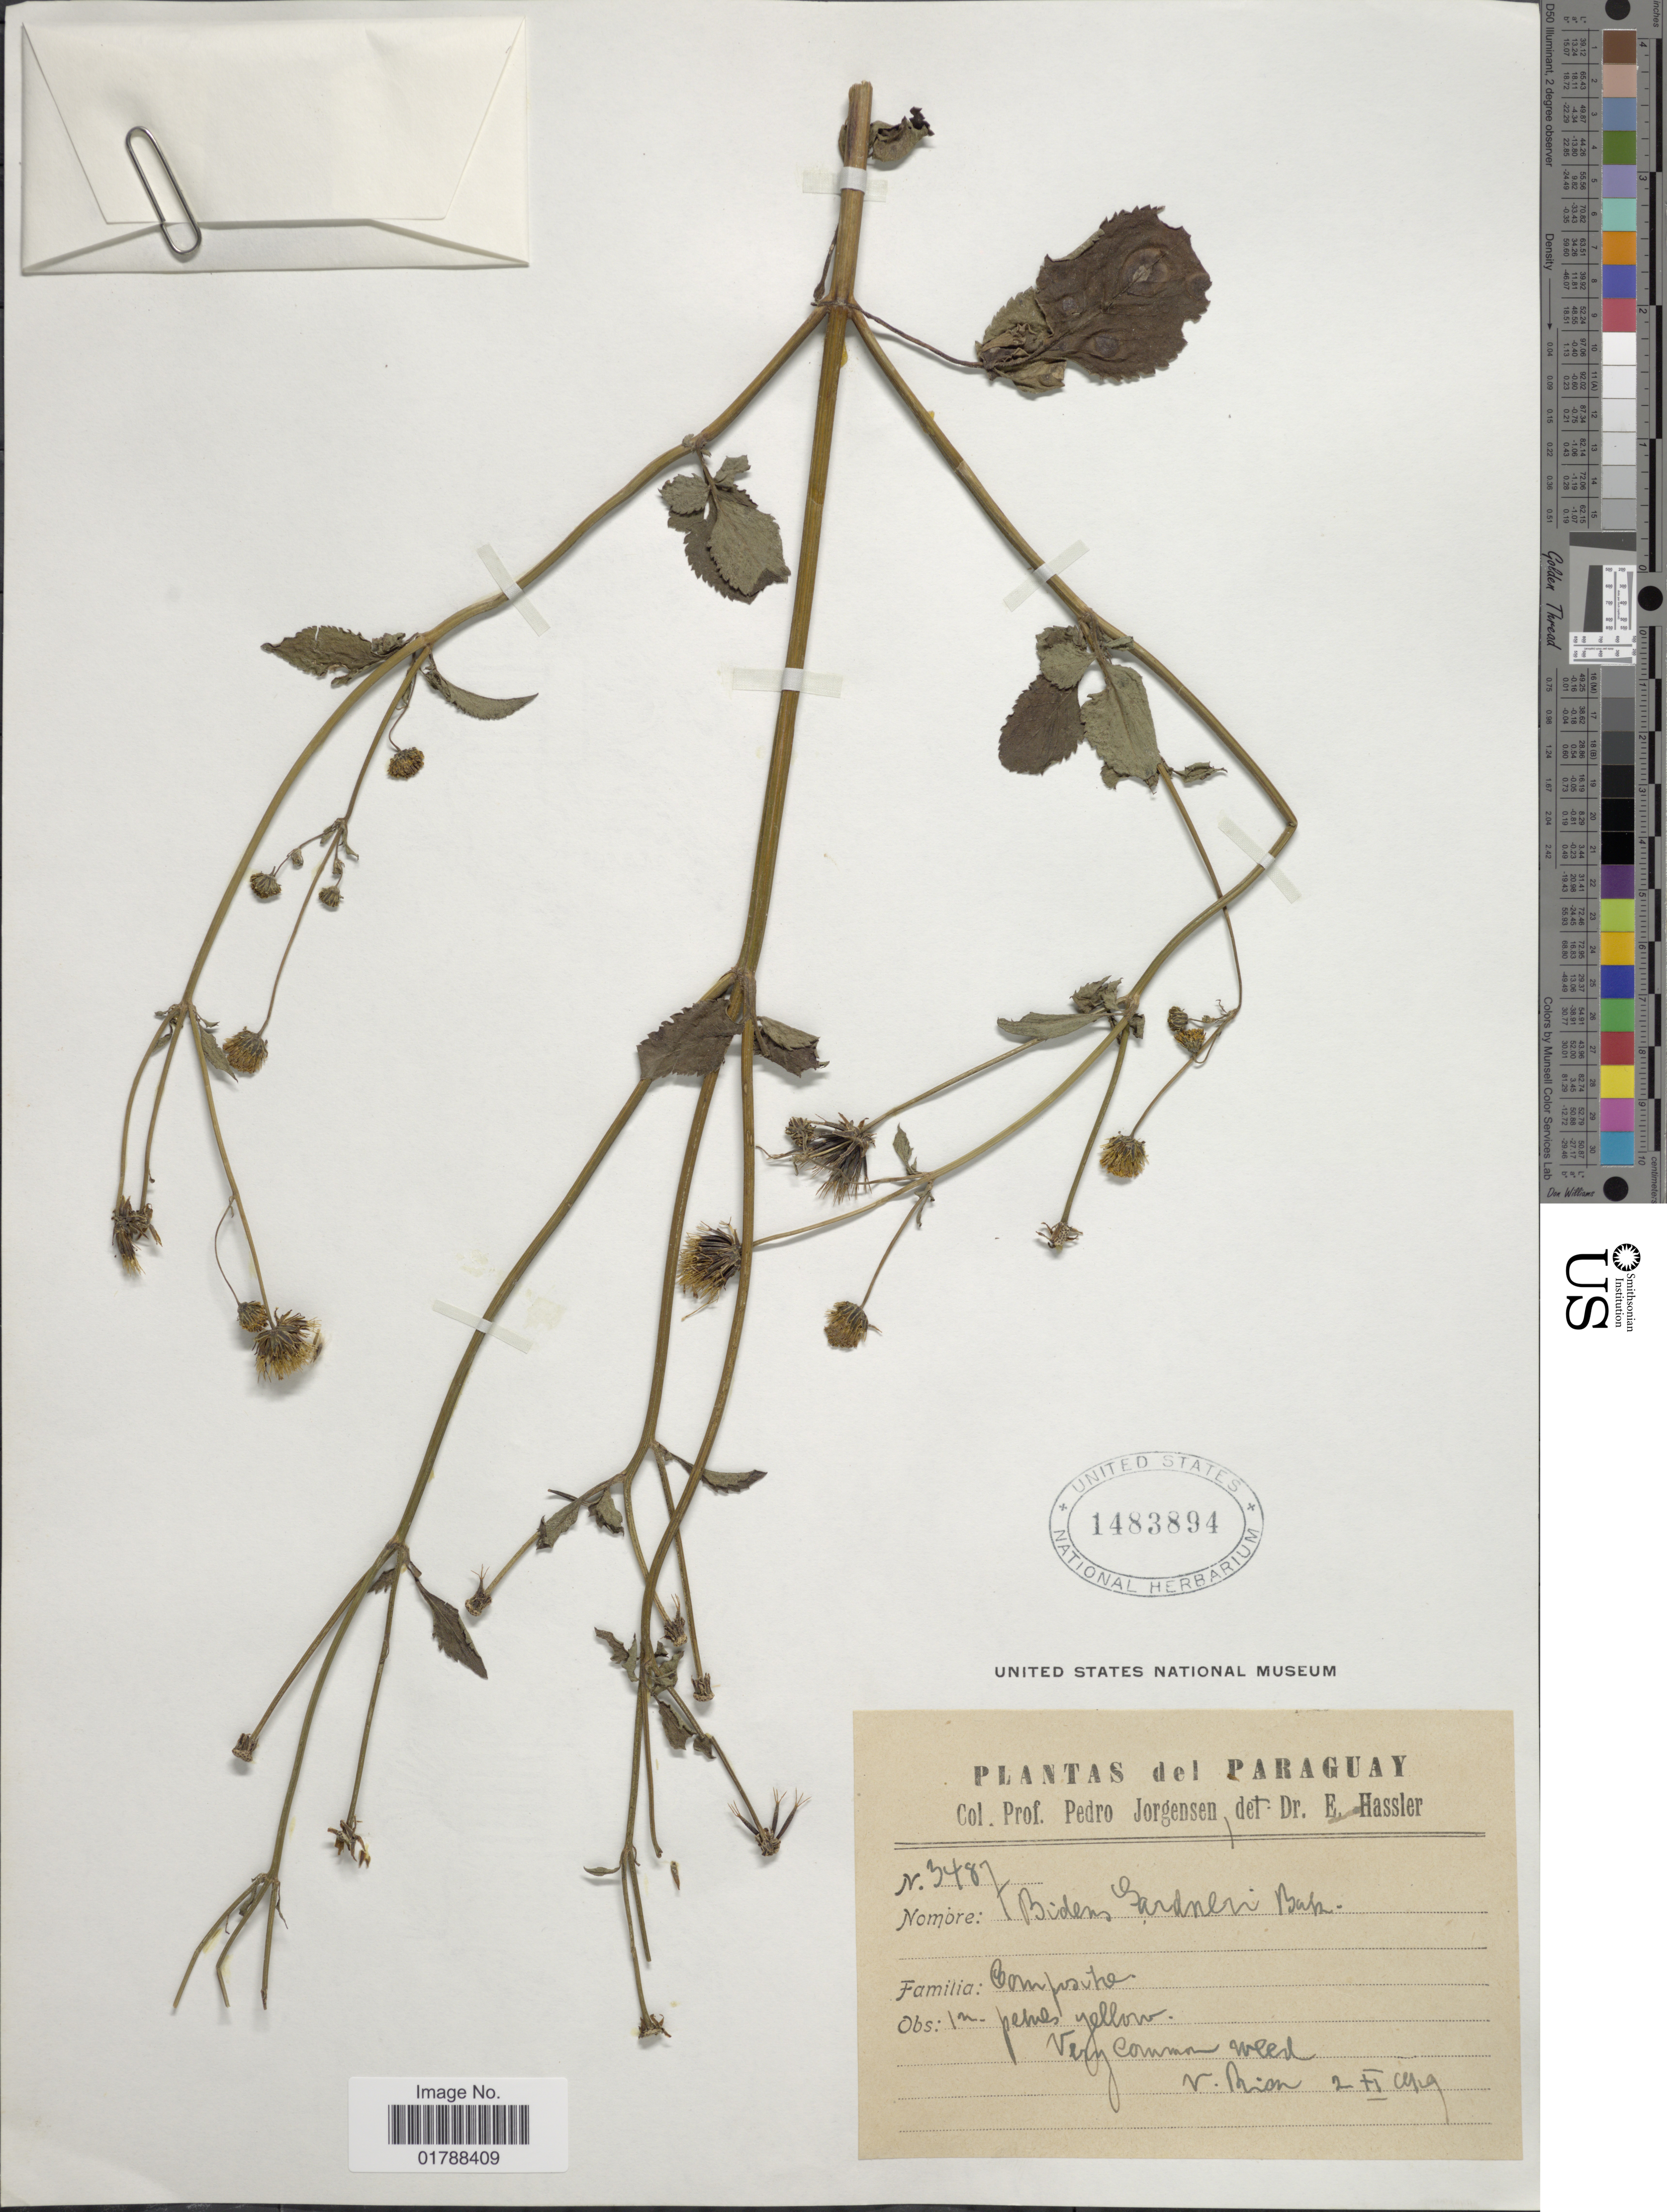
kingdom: Plantae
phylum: Tracheophyta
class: Magnoliopsida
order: Asterales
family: Asteraceae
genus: Bidens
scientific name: Bidens gardneri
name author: Baker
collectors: P. Jörgensen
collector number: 3487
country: Paraguay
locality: Villarrica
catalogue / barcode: US 1483894